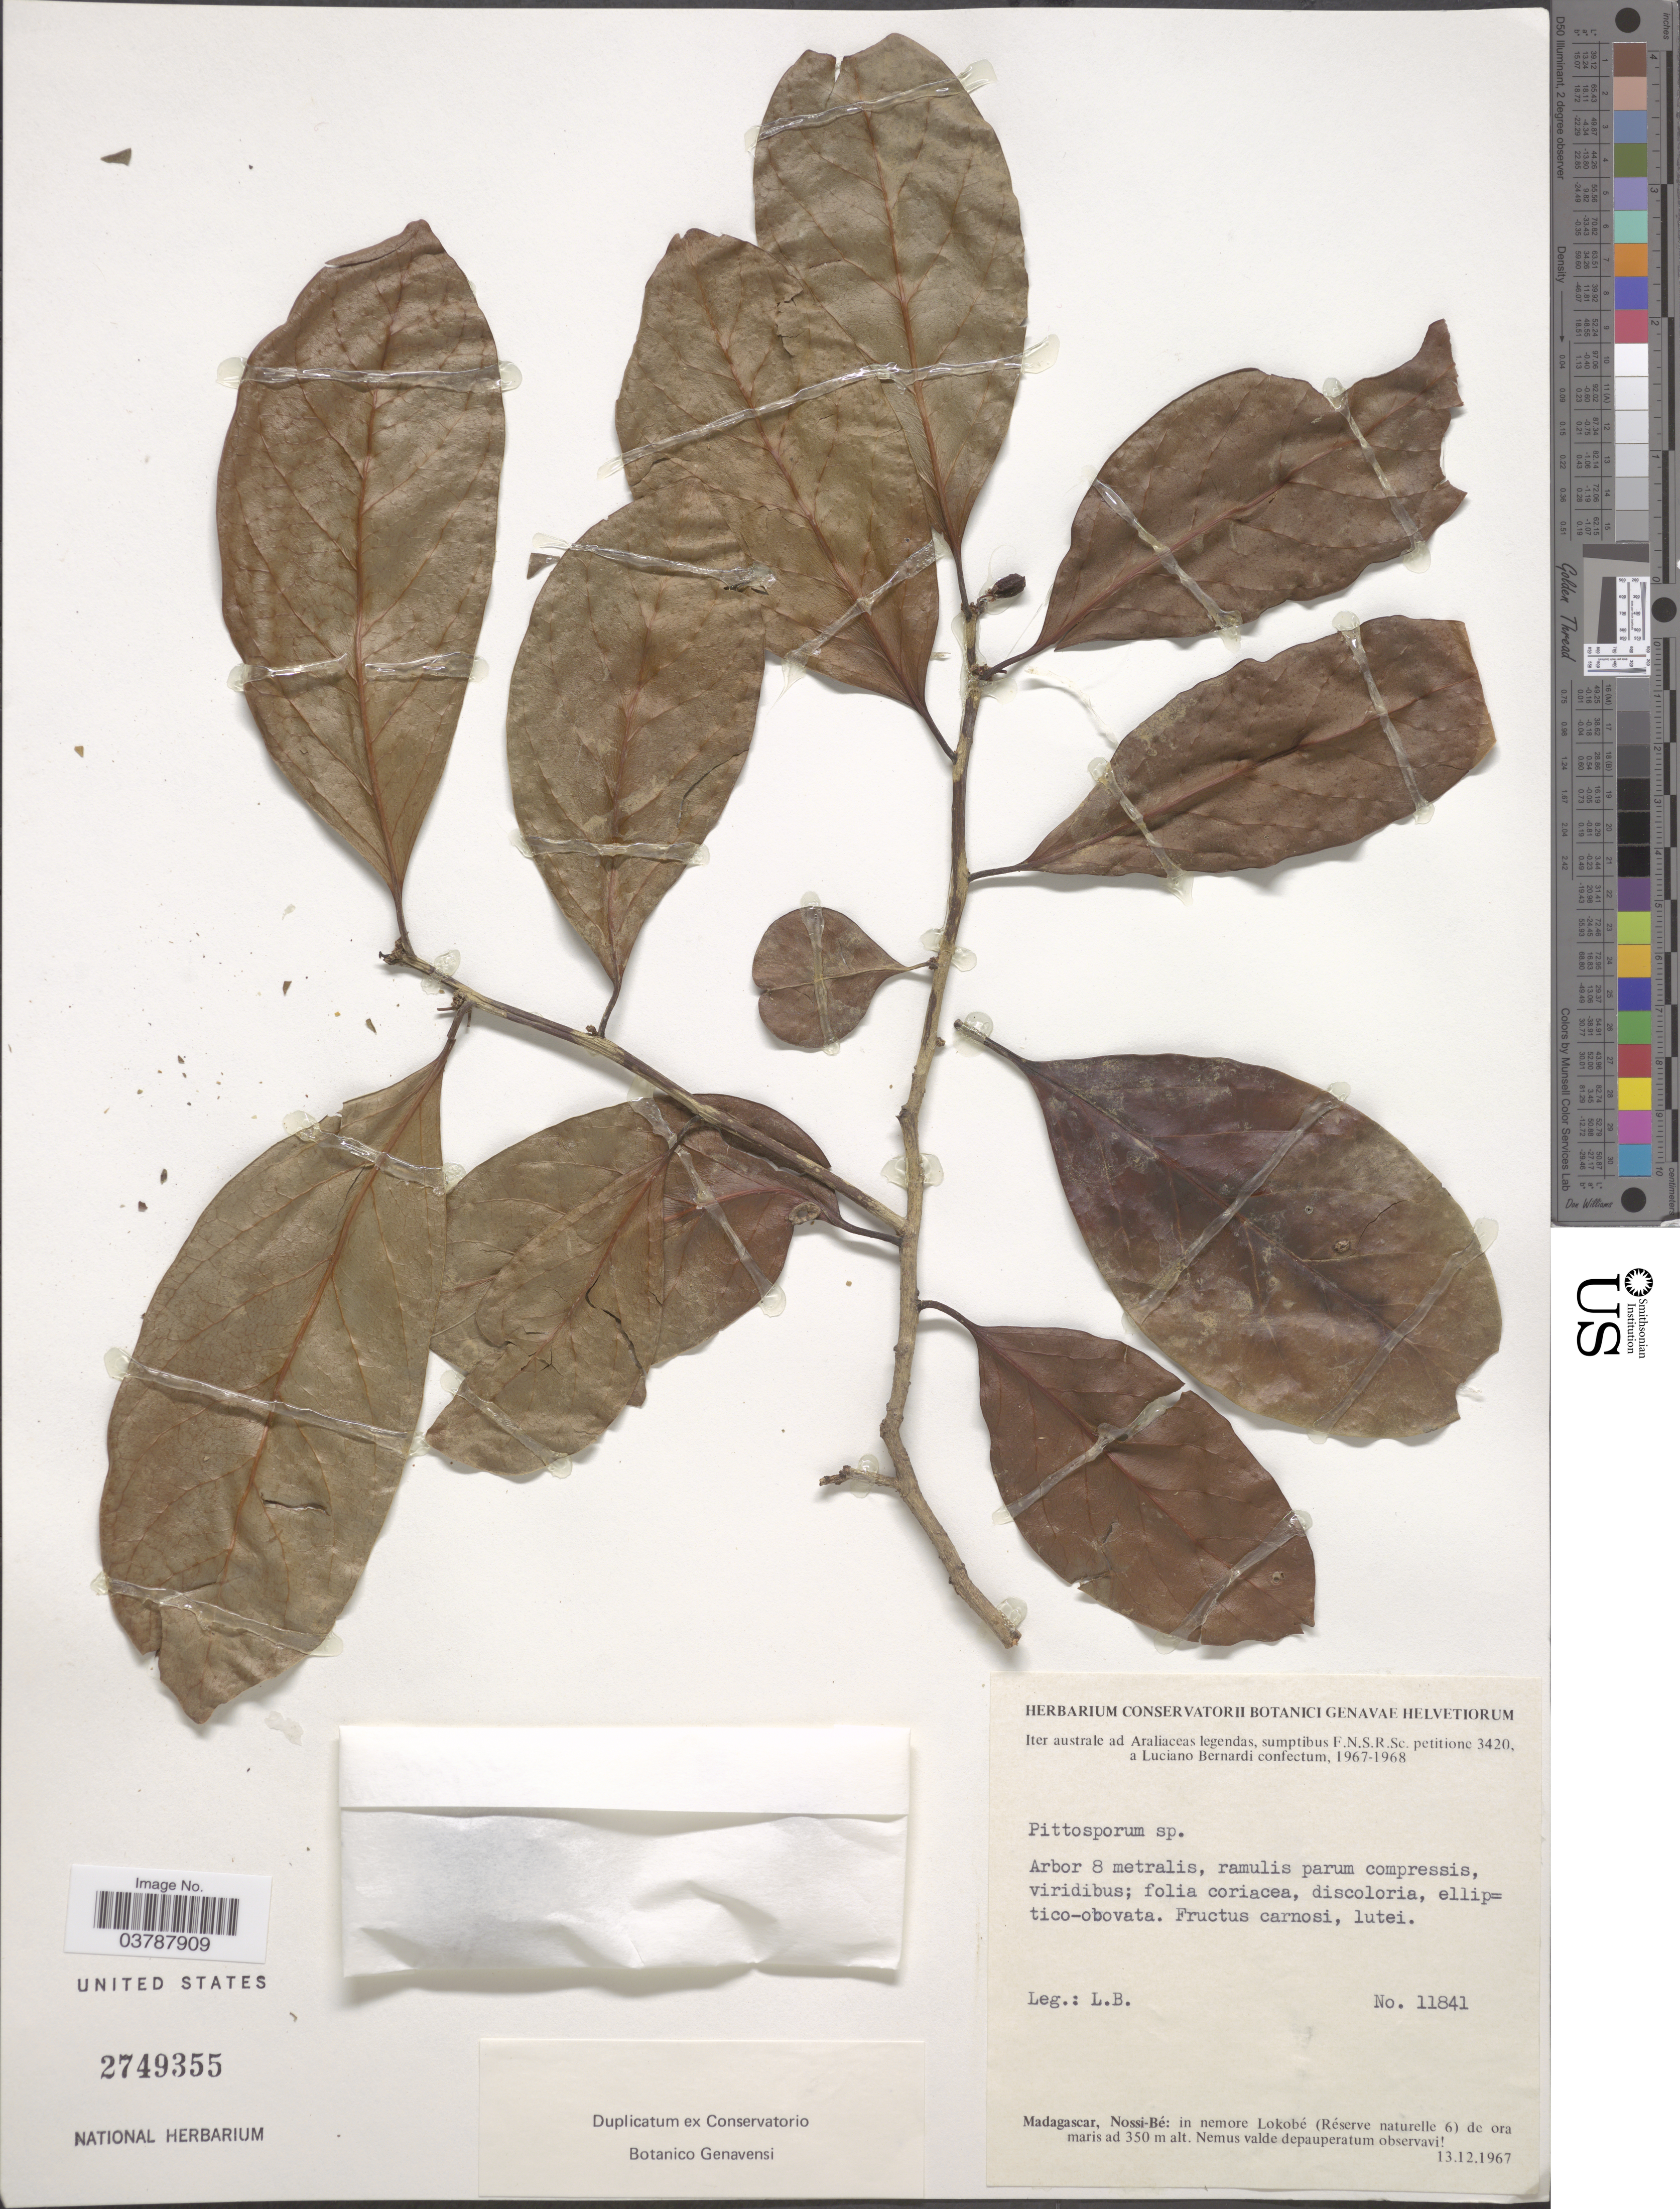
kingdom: Plantae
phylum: Tracheophyta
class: Magnoliopsida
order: Apiales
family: Pittosporaceae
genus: Pittosporum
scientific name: Pittosporum sp.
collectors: L. Bernardi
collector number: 11841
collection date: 1967-12-13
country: Madagascar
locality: Nossi-Bé: in nemore Lokobé (Réserve naturelle 6) de ora.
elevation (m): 350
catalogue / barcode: US 2749355